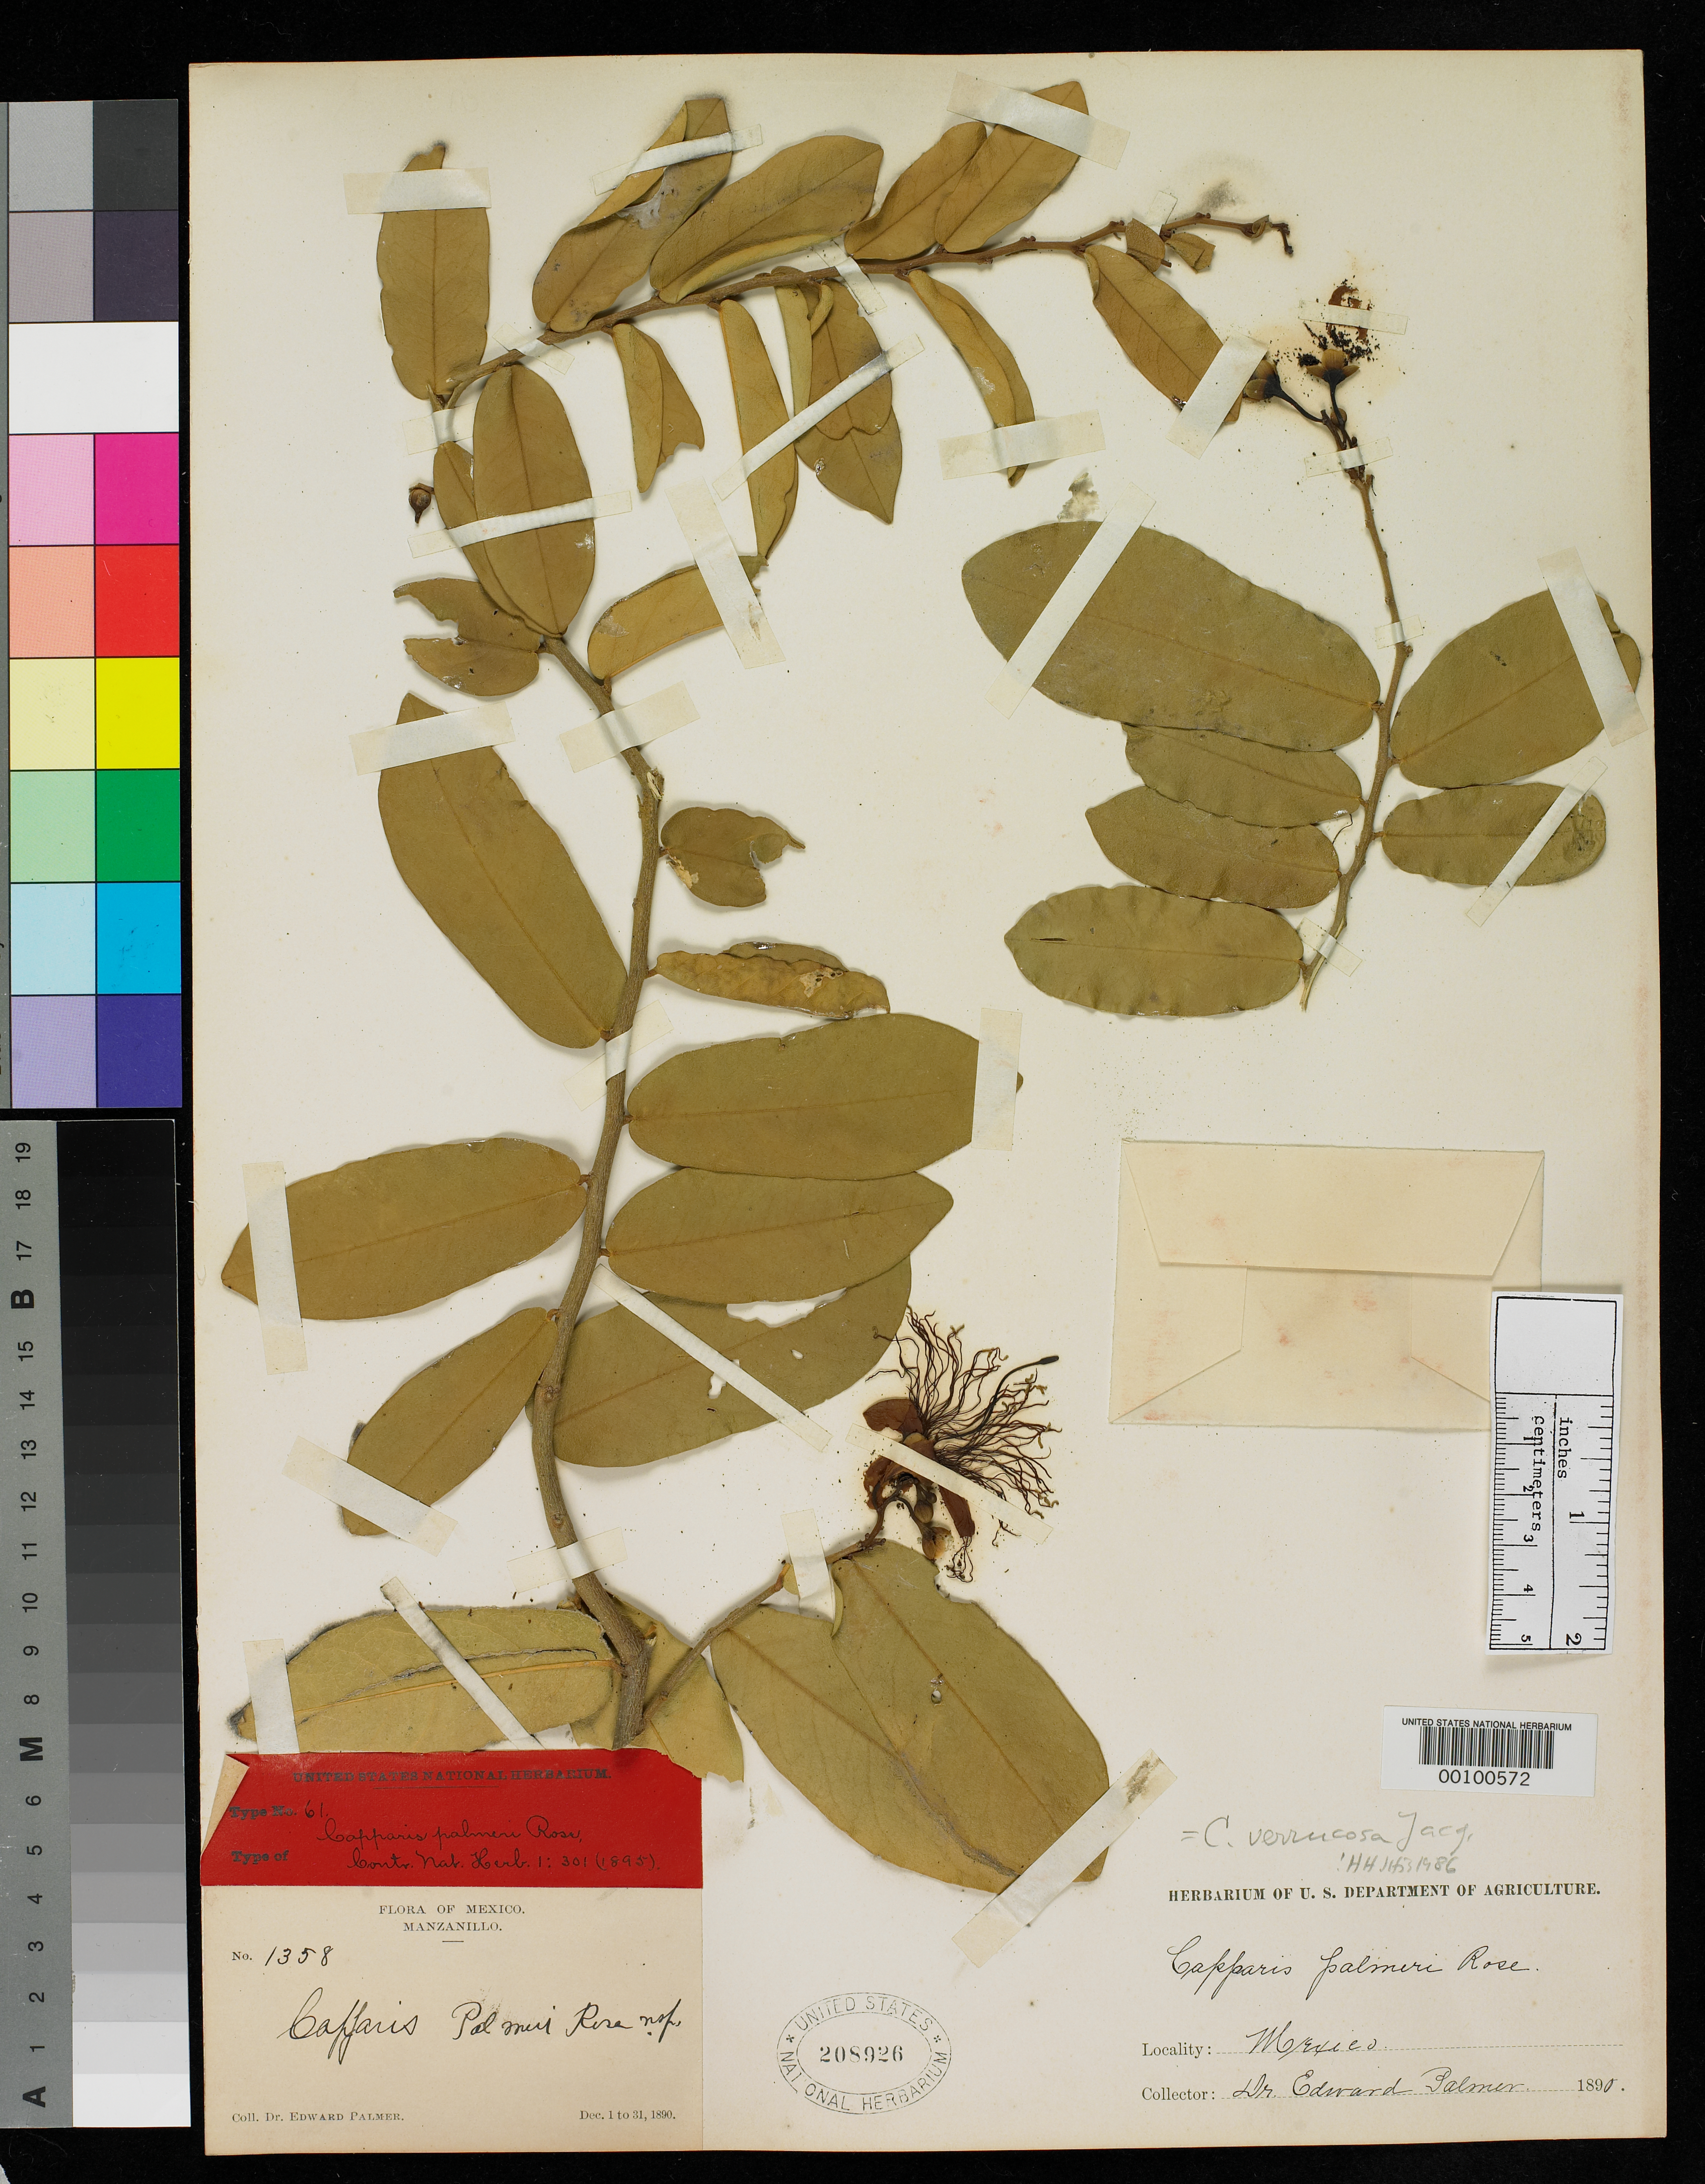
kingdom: Plantae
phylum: Tracheophyta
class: Magnoliopsida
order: Brassicales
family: Capparaceae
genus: Capparis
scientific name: Capparis palmeri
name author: Rose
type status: Holotype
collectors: E. Palmer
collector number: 1358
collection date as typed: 02 Mar 1891 to 18 Mar 1891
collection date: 1891-03-02/1891-03-18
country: Mexico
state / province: Colima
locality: Manzanillo.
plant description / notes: This sheet is presumably the holotype, but bears a collection date of "Dec. 1 to 31, 1890" whereas the protologue cites "March 2 to 18, 1891"; no specimens bearing that date have been found.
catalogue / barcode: US 208926